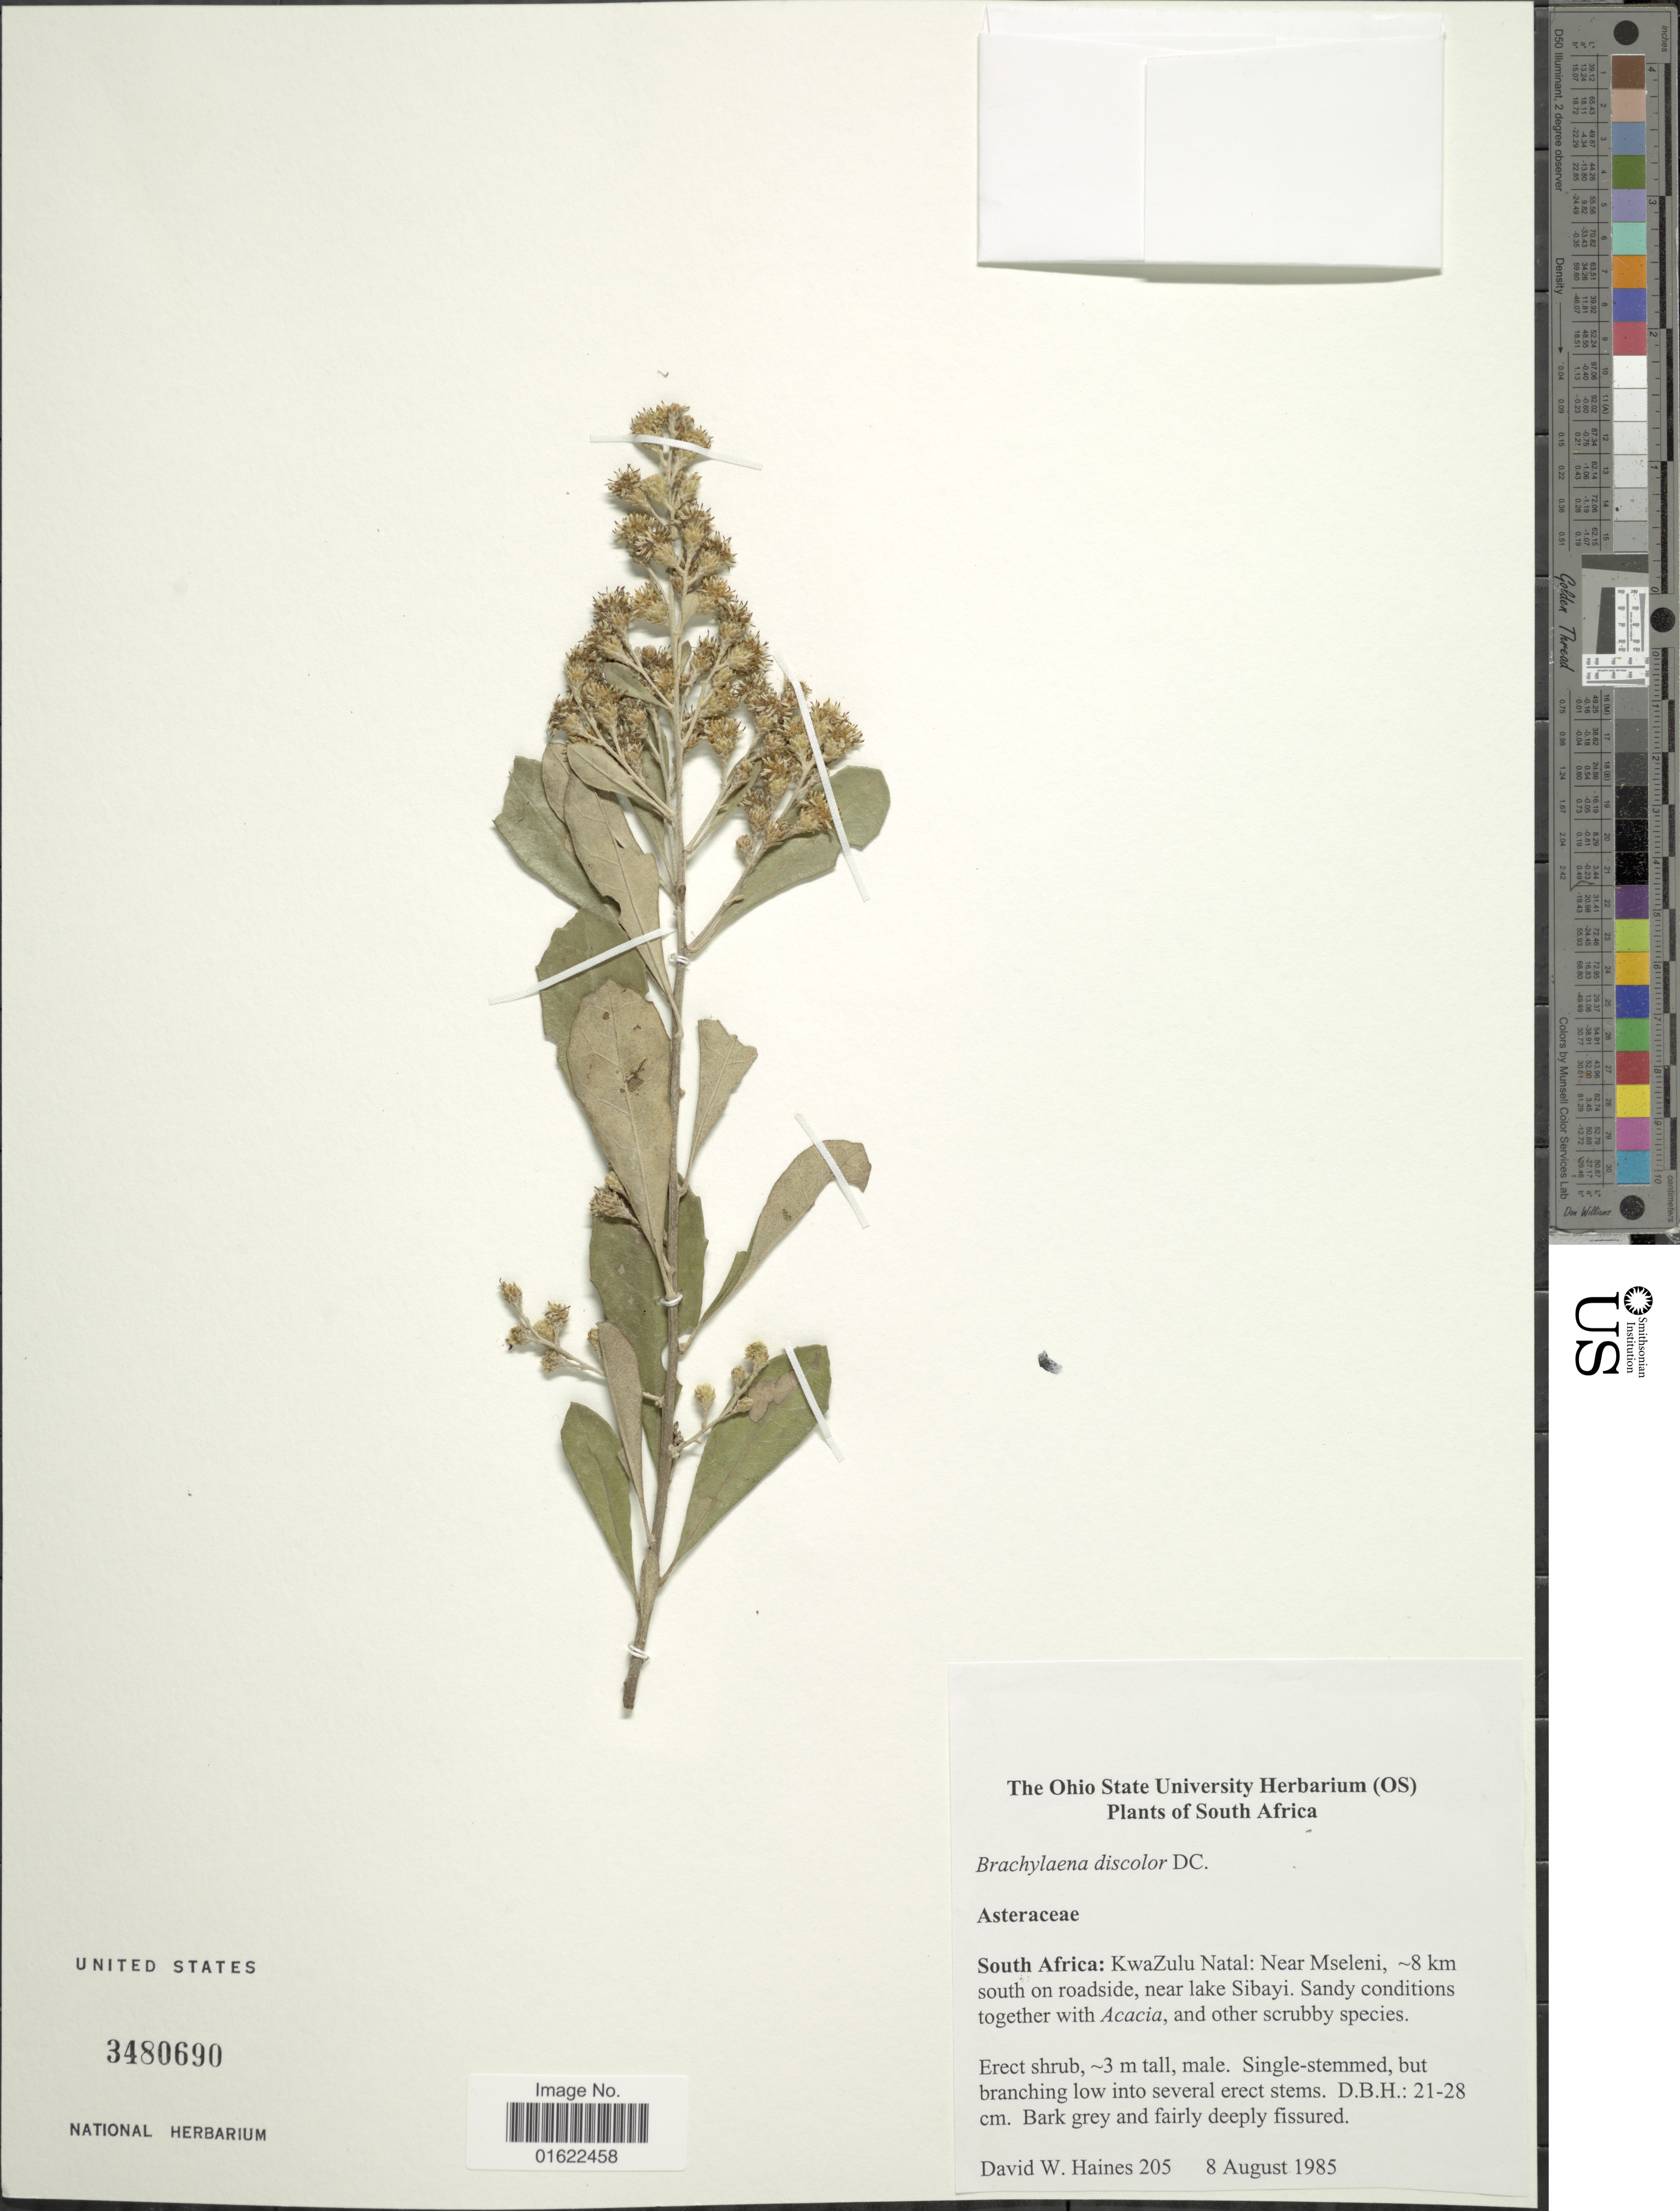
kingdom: Plantae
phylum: Tracheophyta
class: Magnoliopsida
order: Asterales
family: Asteraceae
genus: Brachylaena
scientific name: Brachylaena discolor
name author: DC.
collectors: D. Haines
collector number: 205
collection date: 1985-08-08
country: South Africa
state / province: KwaZulu-Natal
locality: Near Mseleni, 8 km south on roadside, near lake Sibayi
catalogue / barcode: US 3480690